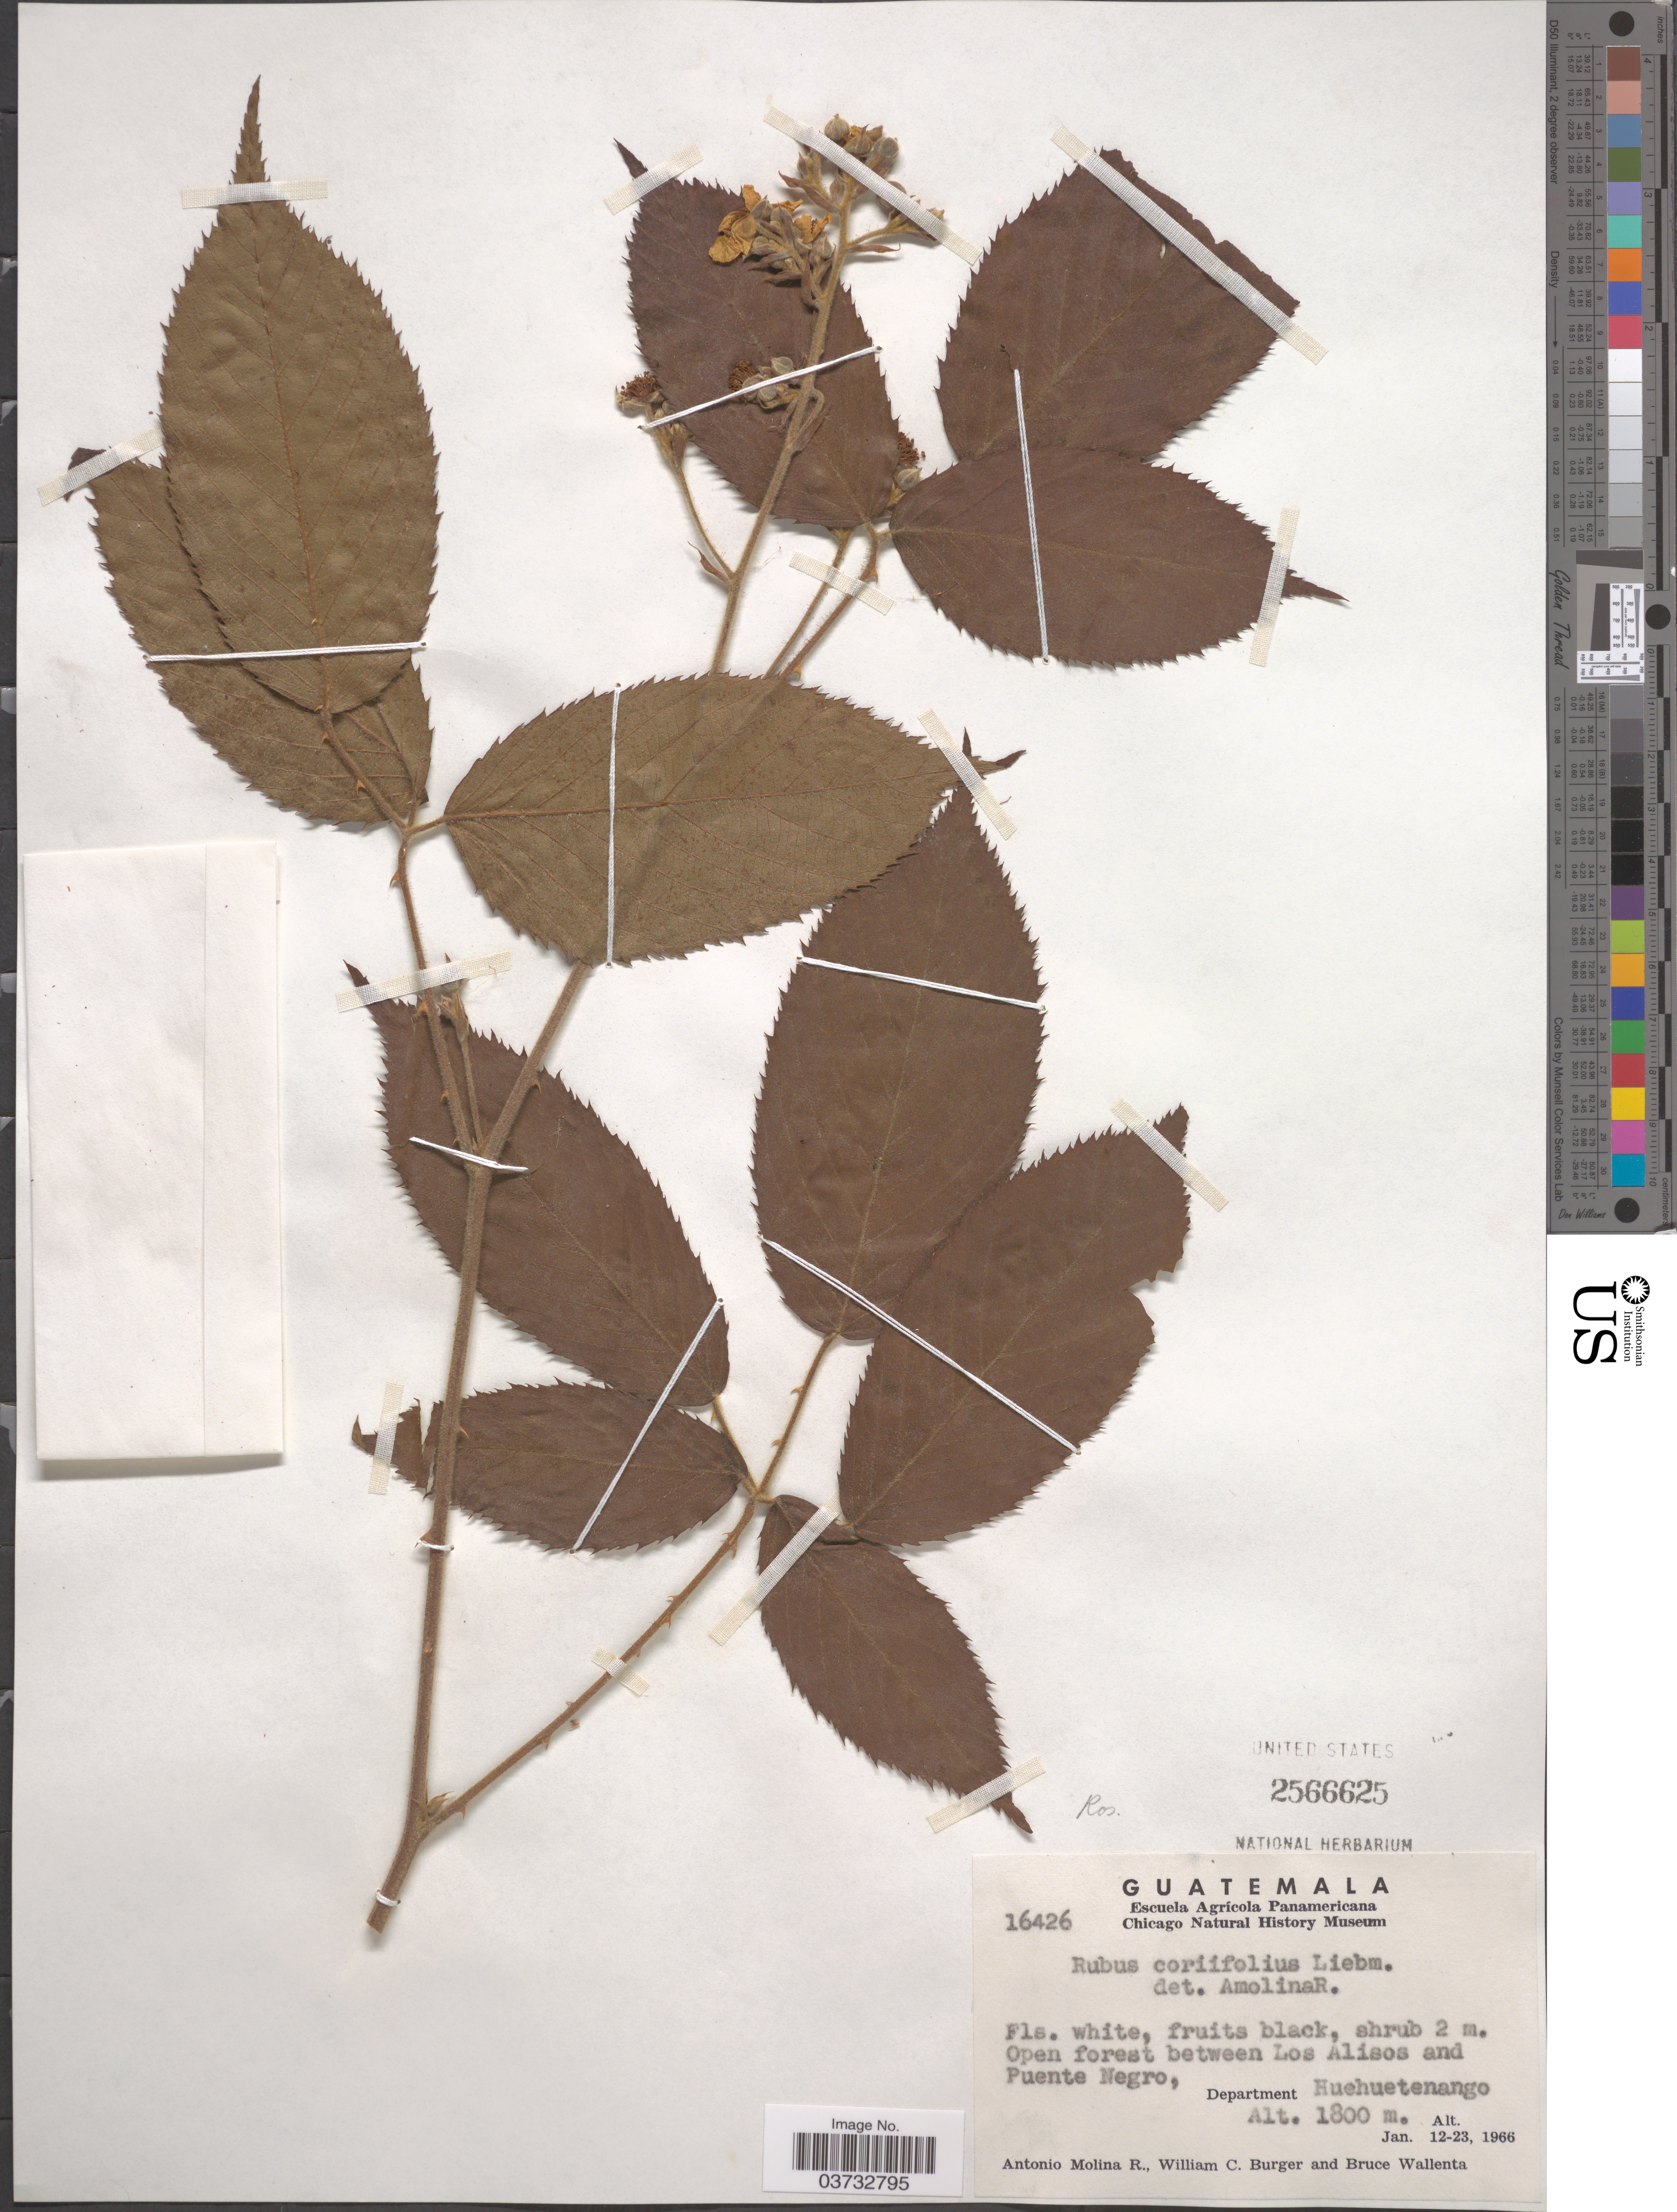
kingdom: Plantae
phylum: Tracheophyta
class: Magnoliopsida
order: Rosales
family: Rosaceae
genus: Rubus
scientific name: Rubus coriifolius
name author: Liebm.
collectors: A. Molina R., W. Burger & B. Wallenta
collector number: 16426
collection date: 1966-01-12/1966-01-23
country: Guatemala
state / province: Huehuetenango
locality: Open forest between Los Alisos and Puente Negro, Department Huehuetenango.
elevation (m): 1800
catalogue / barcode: US 2566625